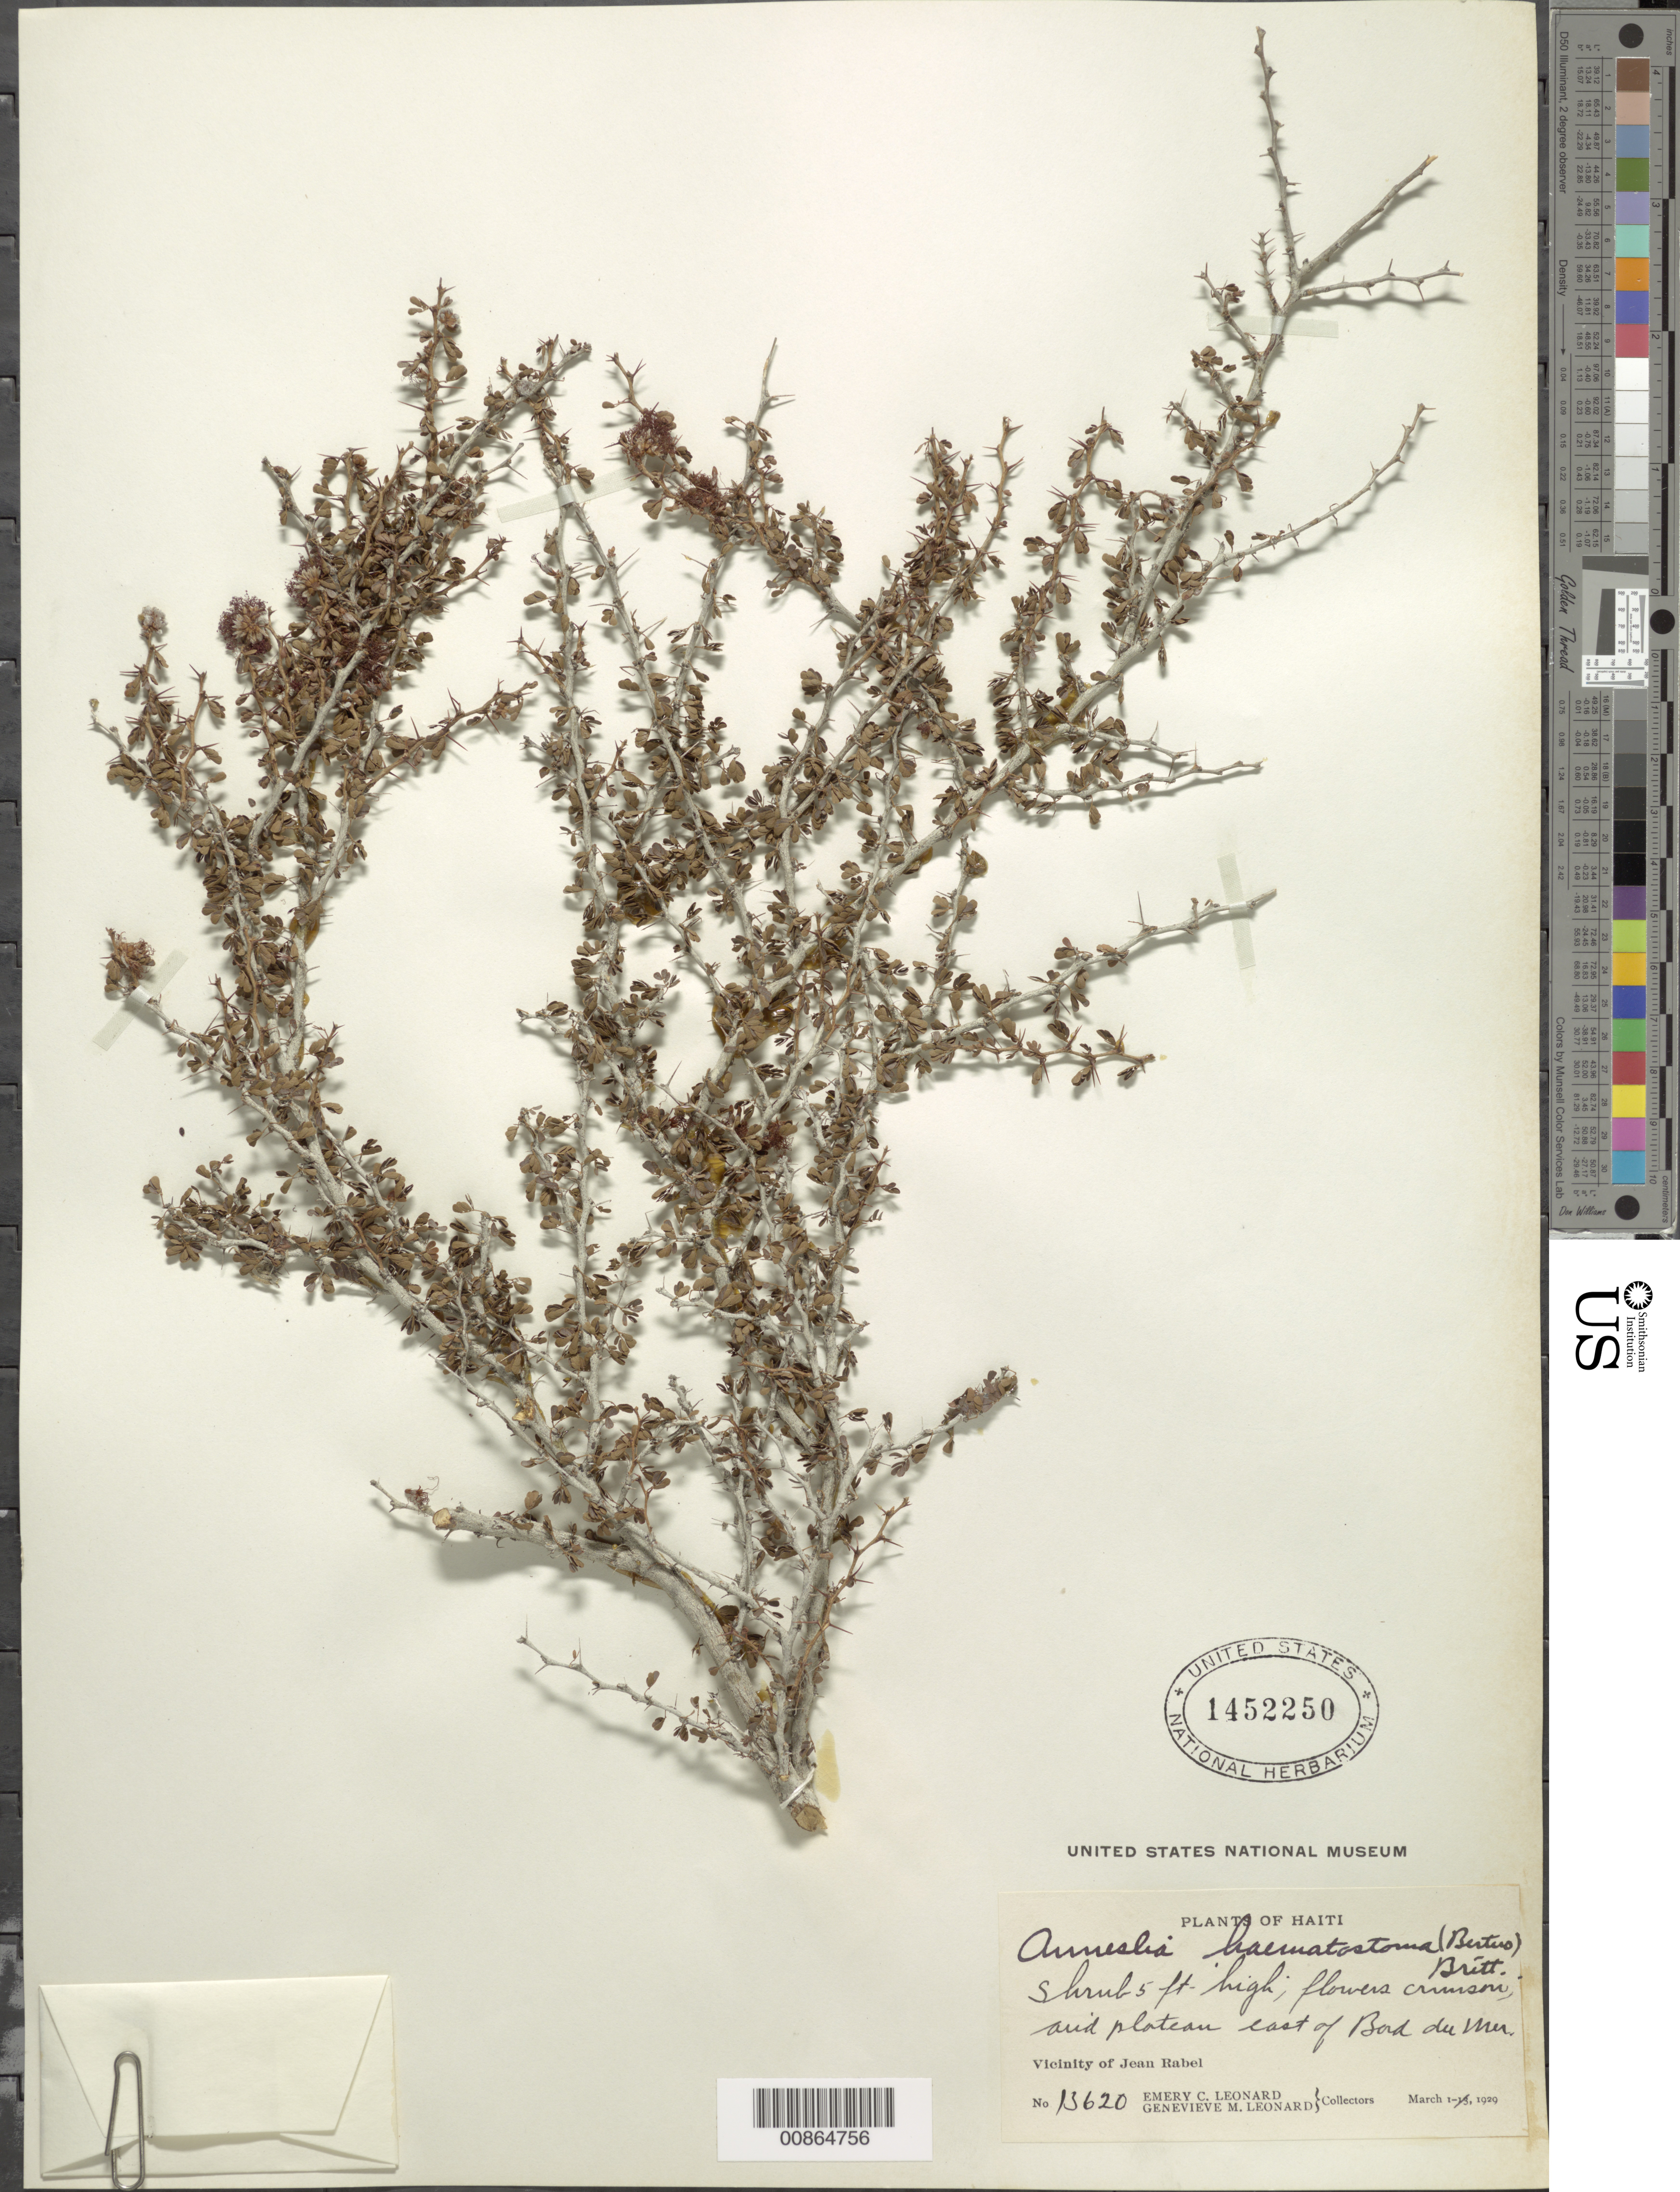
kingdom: Plantae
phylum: Tracheophyta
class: Magnoliopsida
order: Fabales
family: Fabaceae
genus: Calliandra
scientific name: Calliandra haematostoma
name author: (DC.) Urb.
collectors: E. C. Leonard & G. M. Leonard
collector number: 13620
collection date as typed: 01 Mar 1929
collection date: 1929-03-01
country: Haiti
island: Hispaniola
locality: Vicinity of Jean Rabel. East of Bord du Mer.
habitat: Arid plateau.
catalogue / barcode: US 1452250